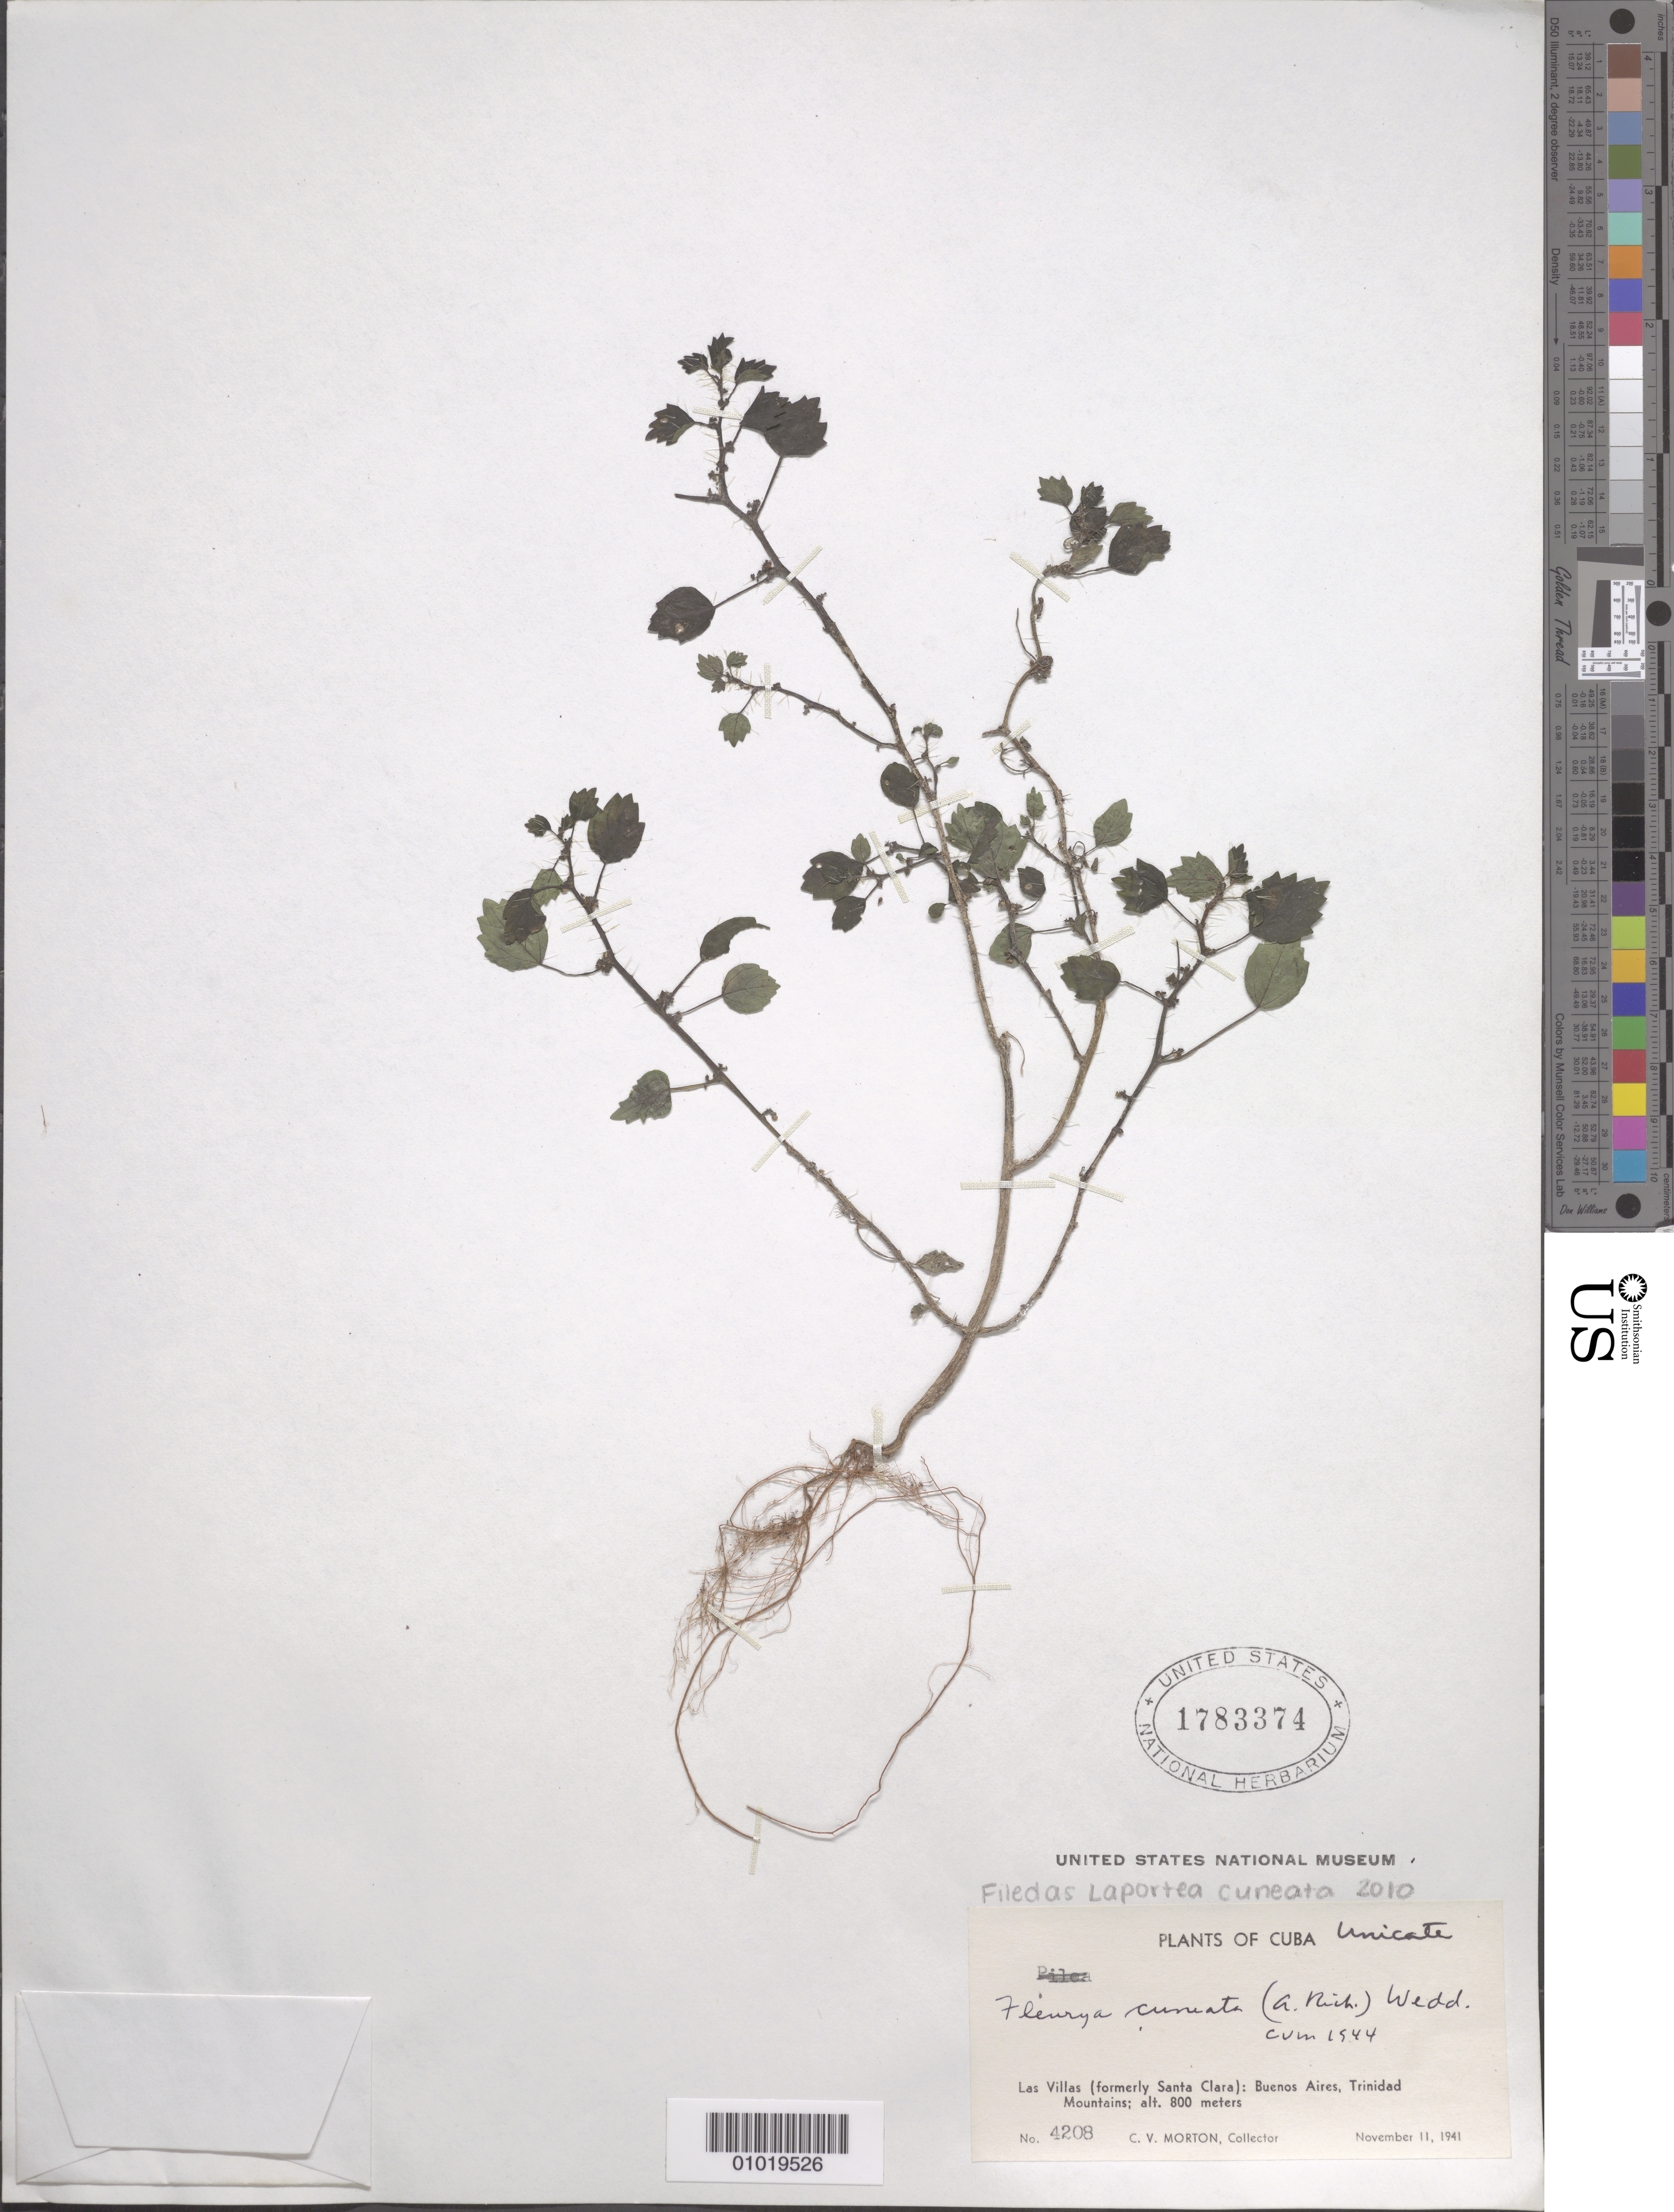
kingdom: Plantae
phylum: Tracheophyta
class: Magnoliopsida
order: Rosales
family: Urticaceae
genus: Laportea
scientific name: Laportea cuneata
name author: (A. Rich.) Chew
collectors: C. V. Morton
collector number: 4208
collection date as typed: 11 Nov 1941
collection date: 1941-11-11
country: Cuba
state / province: Las Villas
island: Cuba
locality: Las Villas (formerly Santa Clara): Buenos Aires, Trinidad Mountains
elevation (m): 800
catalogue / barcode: US 1783374